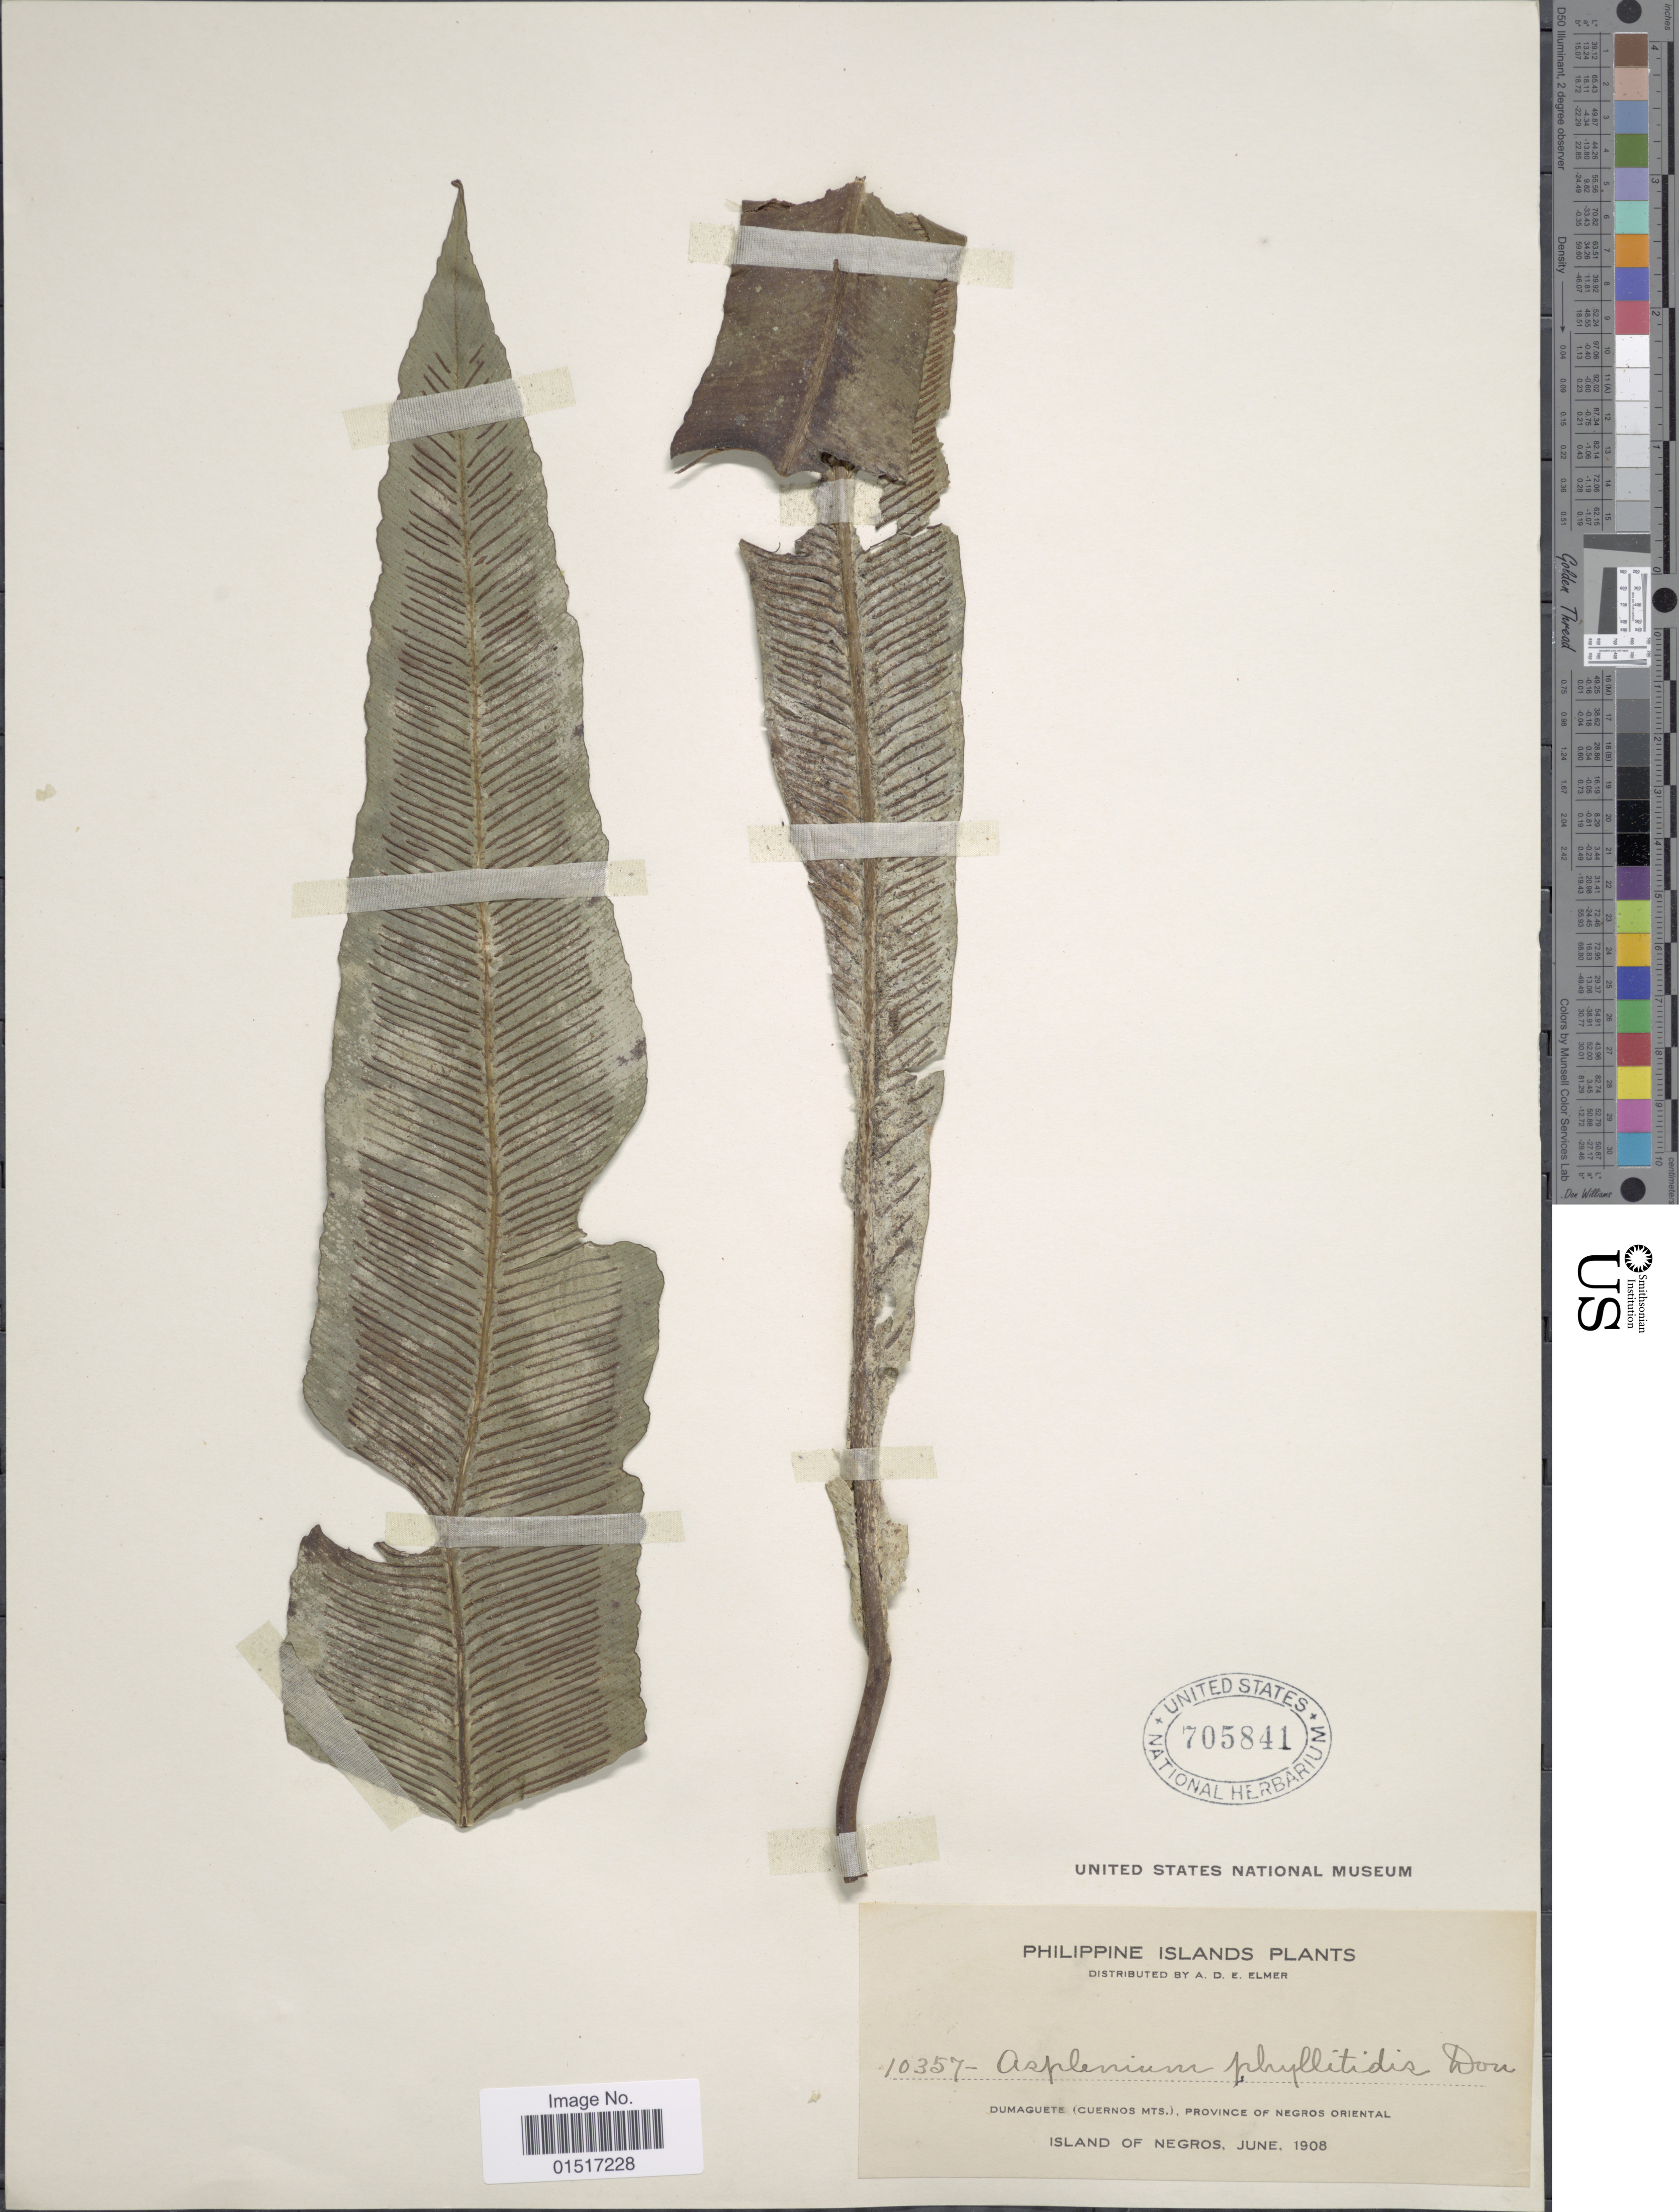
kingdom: Plantae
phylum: Tracheophyta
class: Polypodiopsida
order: Polypodiales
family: Aspleniaceae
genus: Asplenium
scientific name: Asplenium vittiforme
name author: Cav.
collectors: A. D. E. Elmer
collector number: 10357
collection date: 1908-06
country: Philippines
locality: Dumaguete (Cuernos Mts.), Province of Negros Oriental. Island of Negros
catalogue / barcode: US 705841